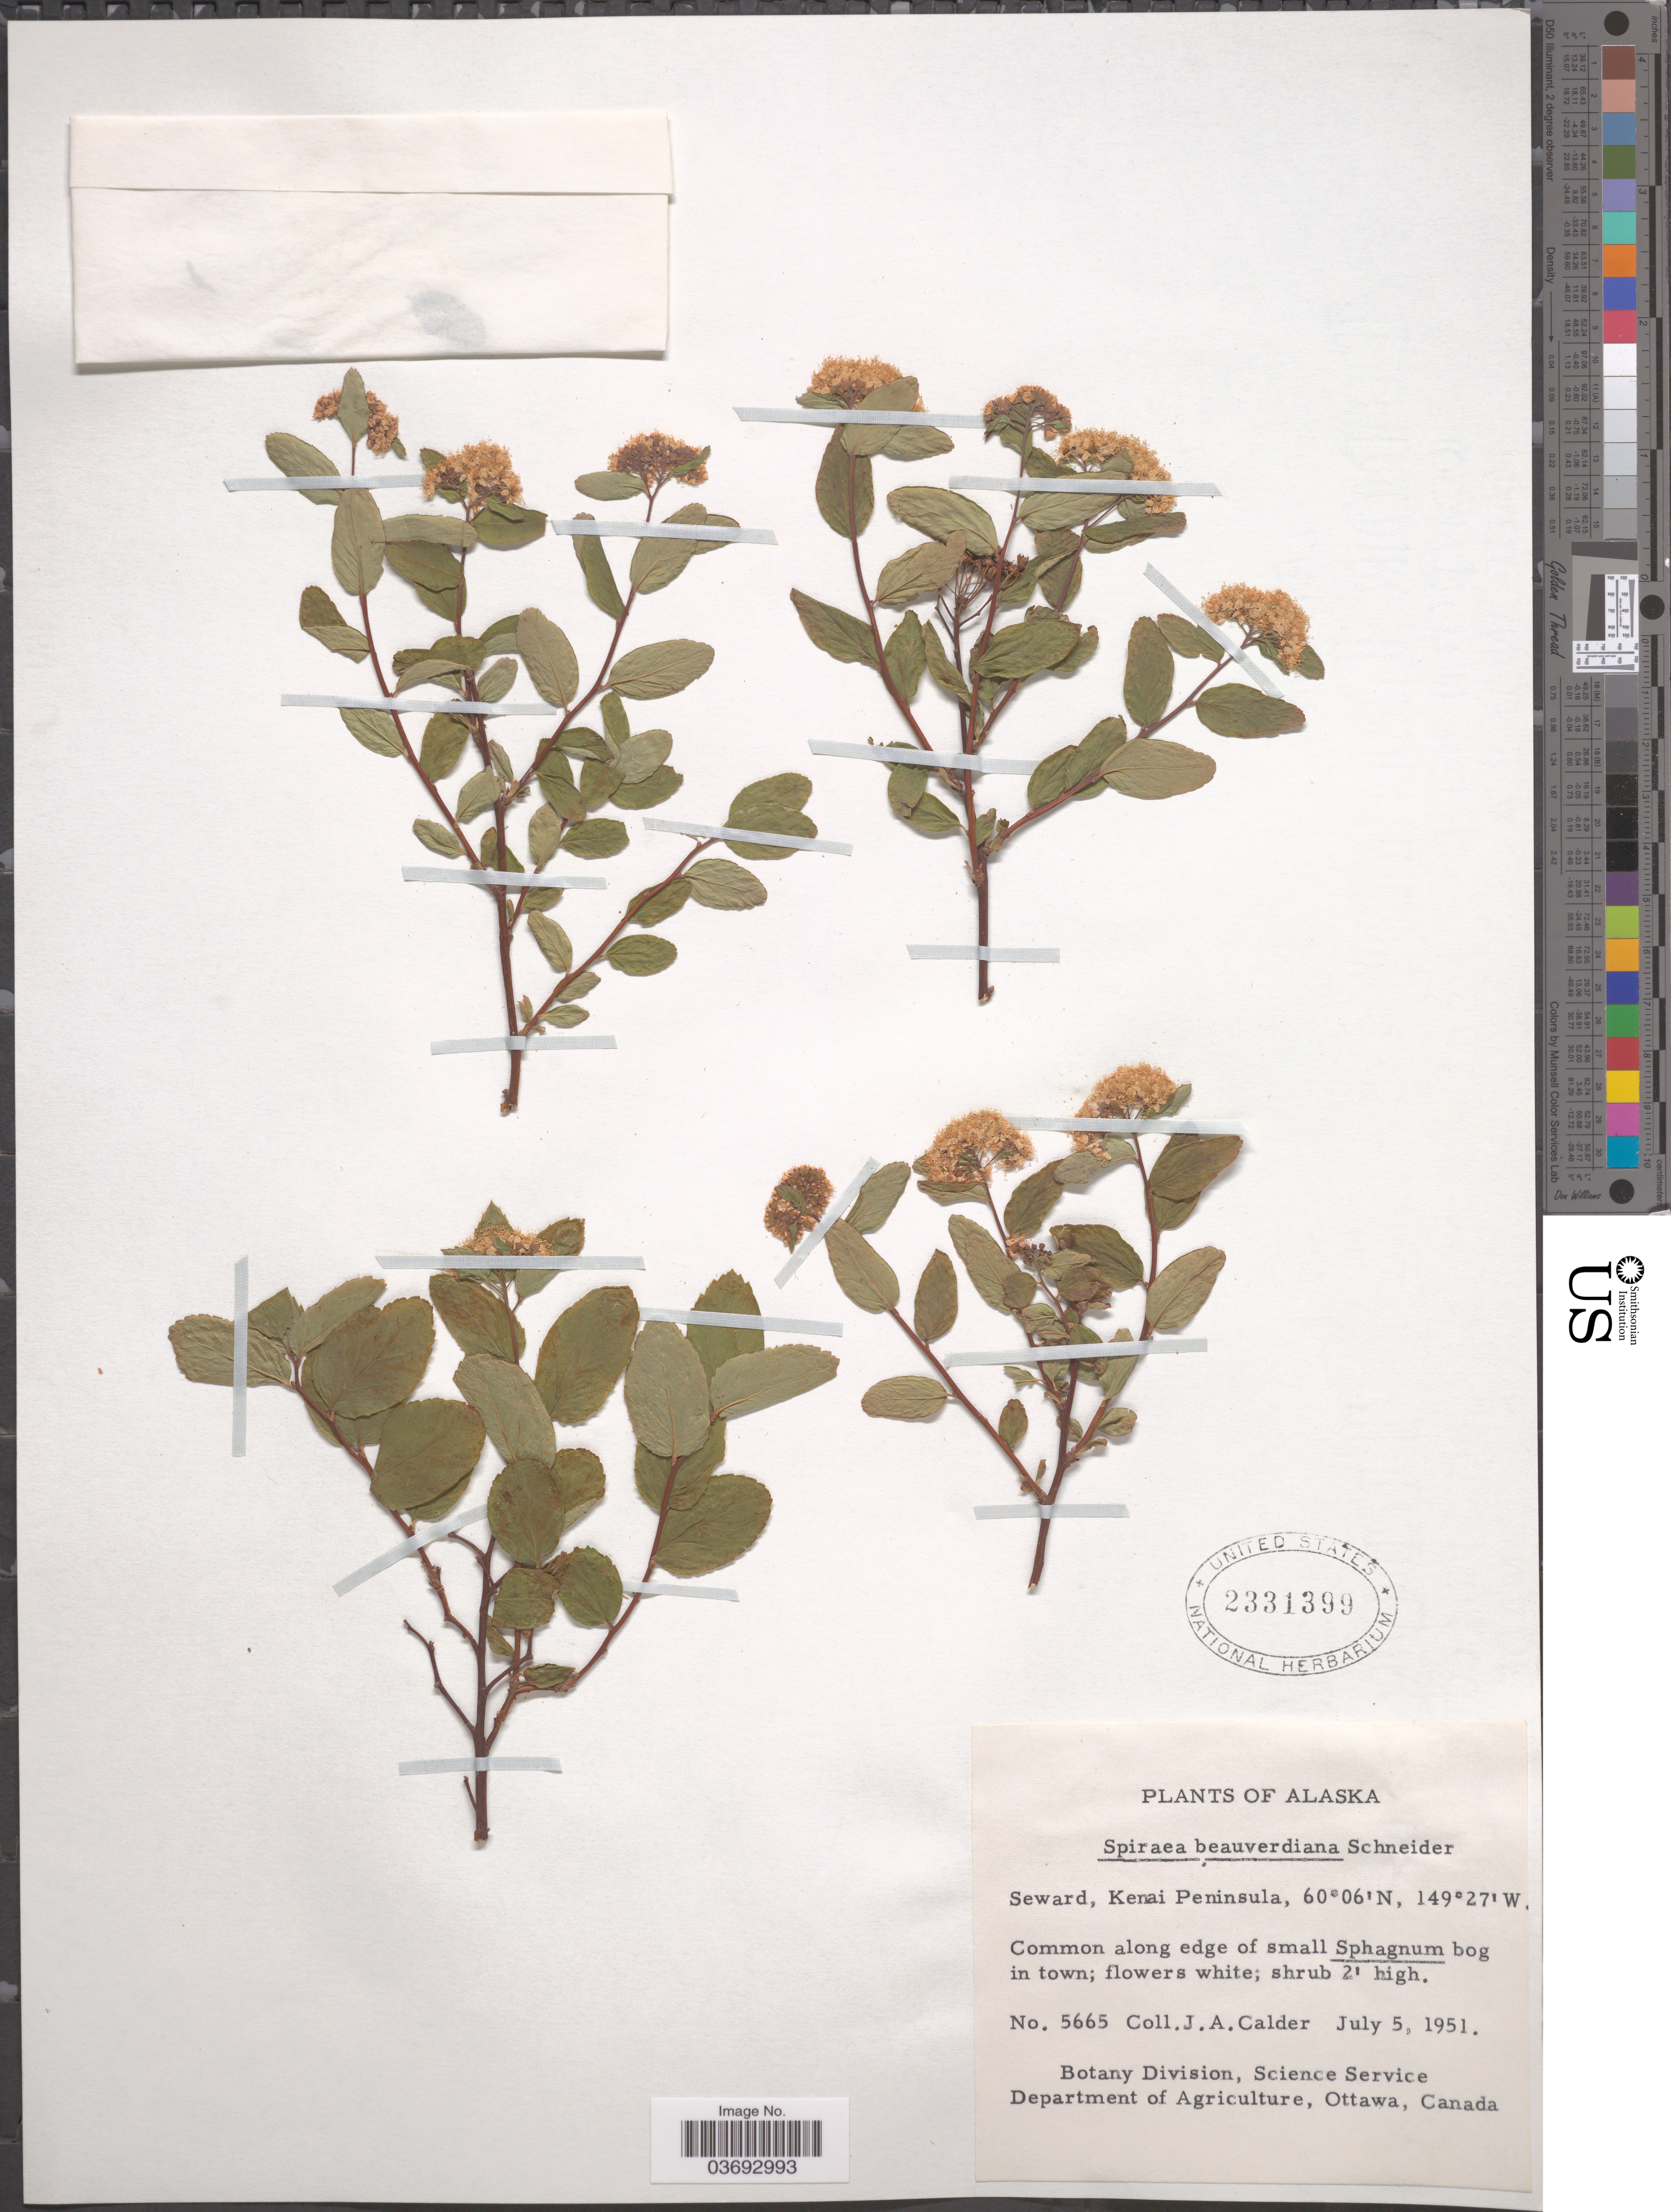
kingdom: Plantae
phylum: Tracheophyta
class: Magnoliopsida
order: Rosales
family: Rosaceae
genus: Spiraea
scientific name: Spiraea stevenii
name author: (C.K. Schneid.) Rydb.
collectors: J. A. Calder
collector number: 5665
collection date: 1951-07-05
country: United States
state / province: Alaska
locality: Seward, Kenai Peninsula. Along edge of small Sphagnum bog in town.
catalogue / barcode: US 2331399